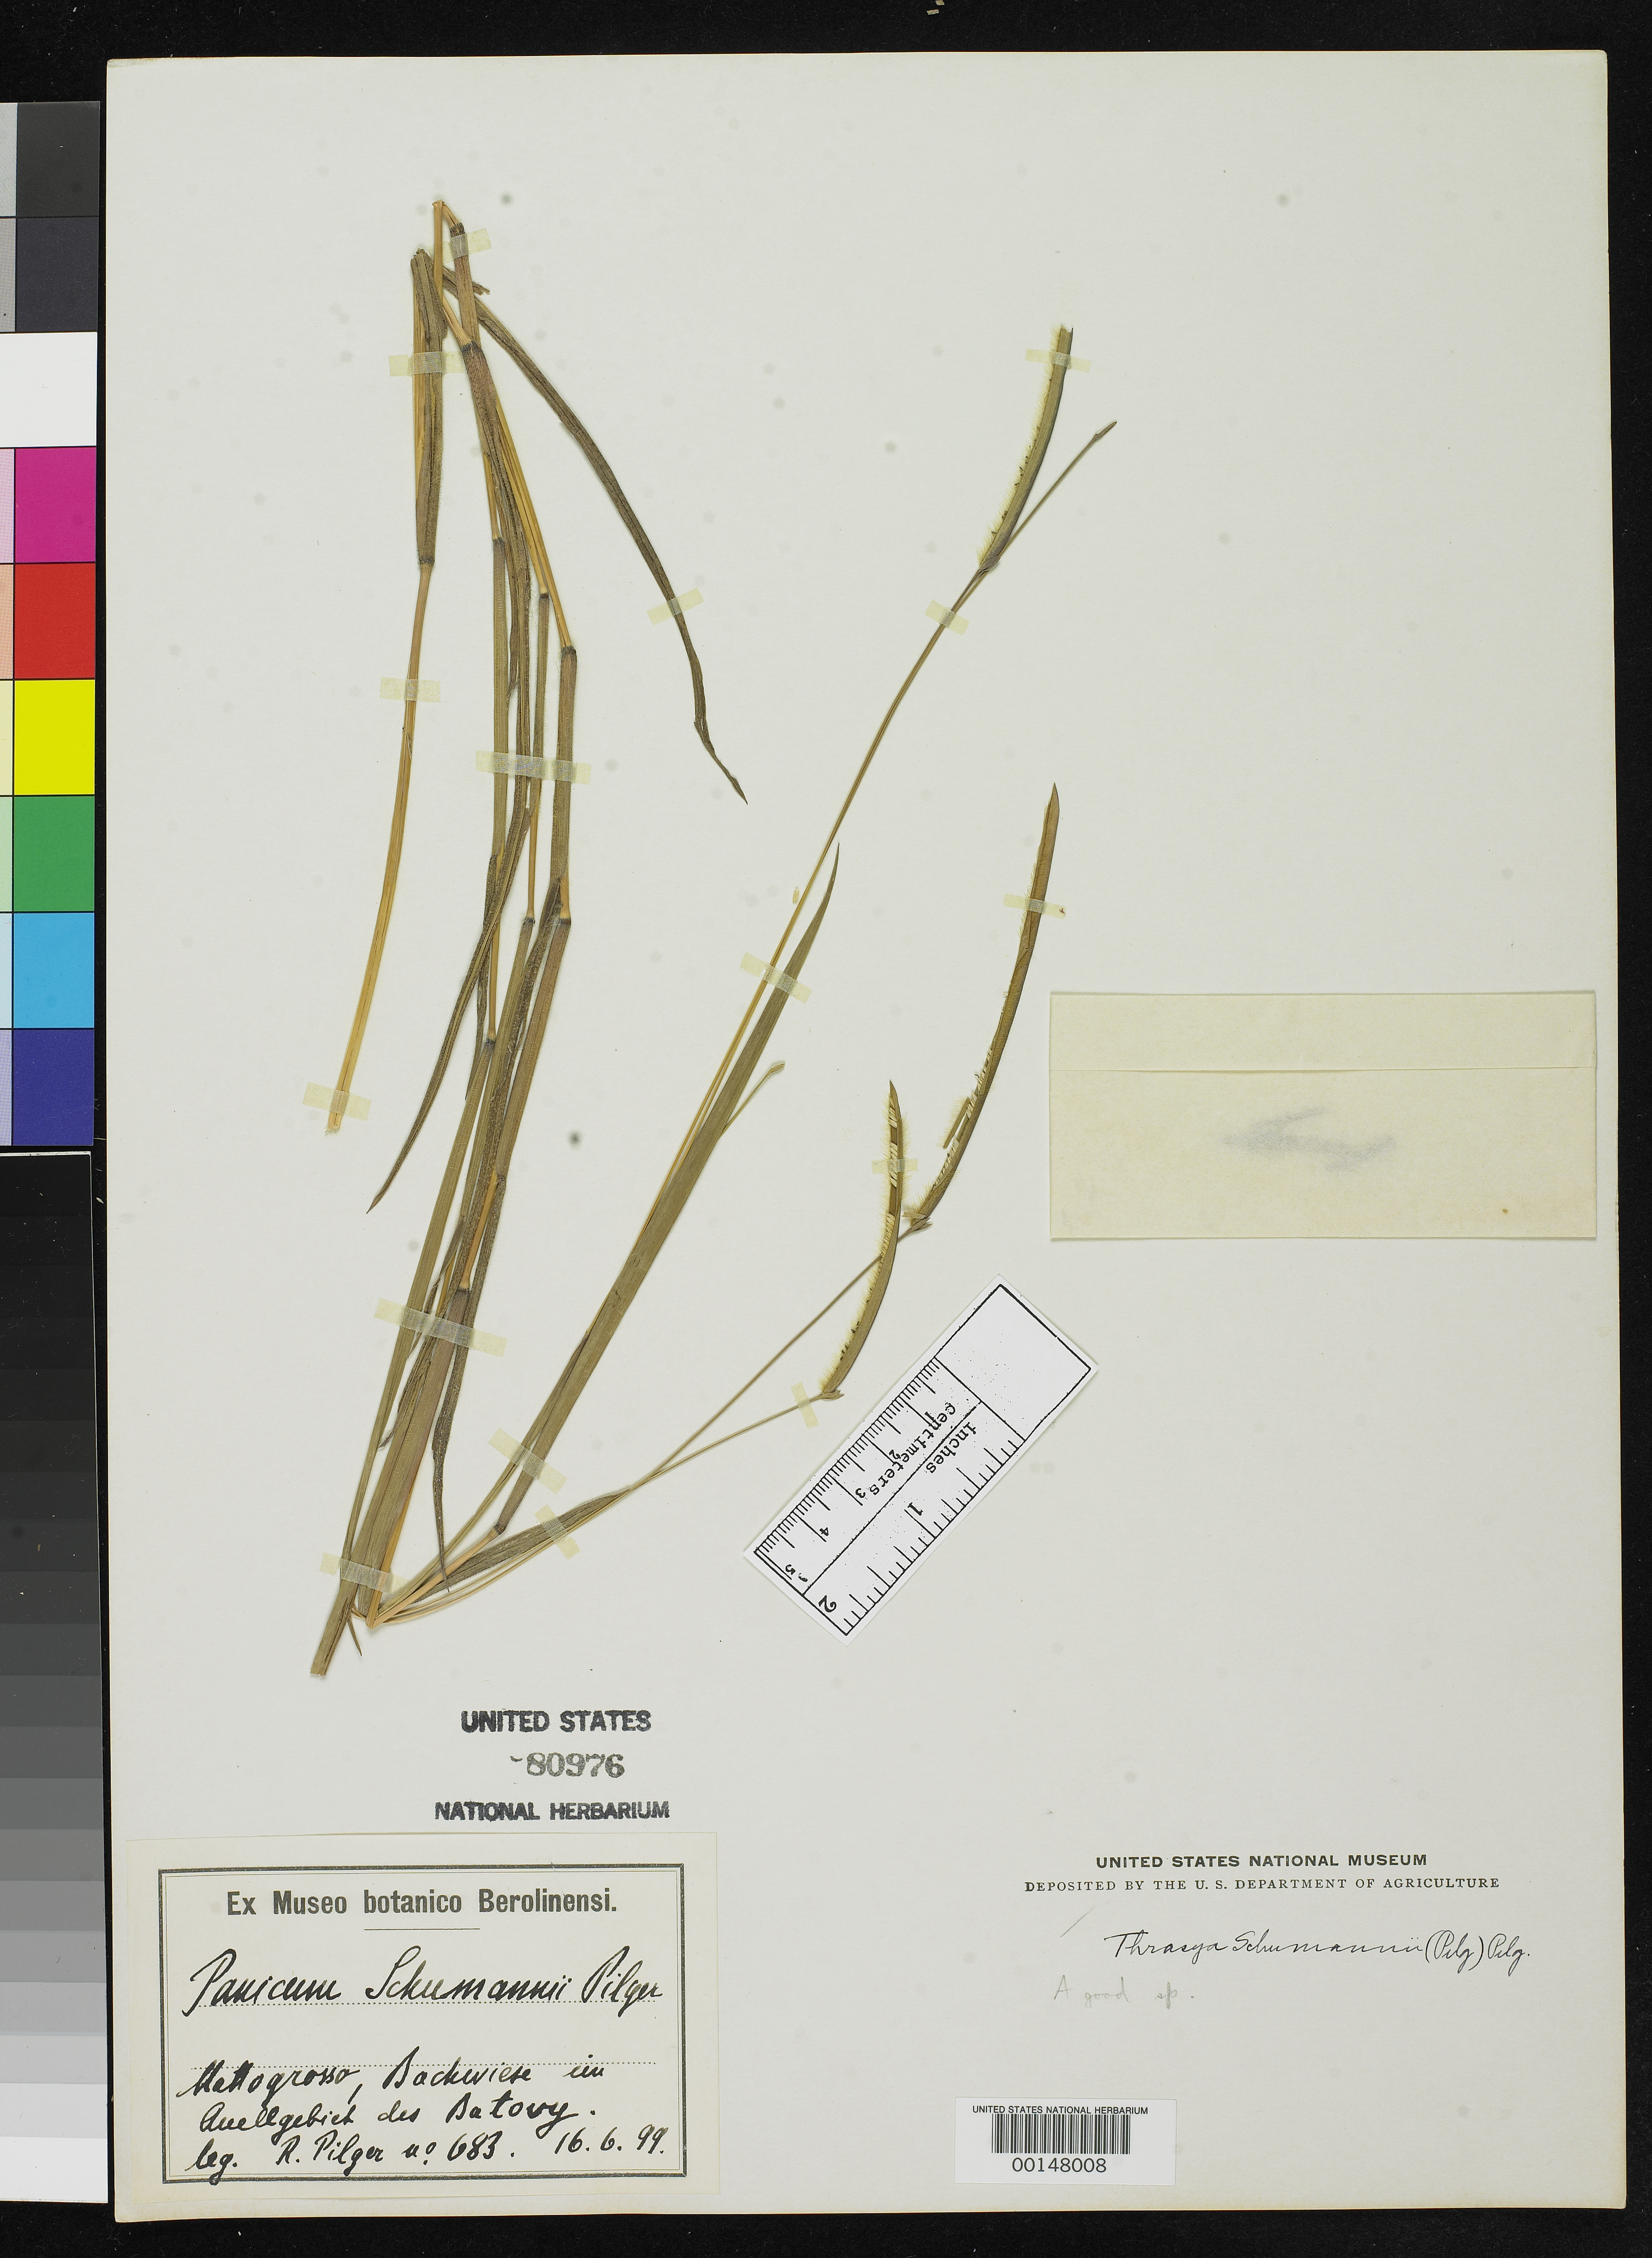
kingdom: Plantae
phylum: Tracheophyta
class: Liliopsida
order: Poales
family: Poaceae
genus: Panicum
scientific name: Panicum schumanni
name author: Pilg.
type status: Type Collection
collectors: H. Meyer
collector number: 683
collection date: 1899-06-16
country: Brazil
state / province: Mato Grosso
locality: Batovy River Headwaters.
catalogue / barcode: US 80976